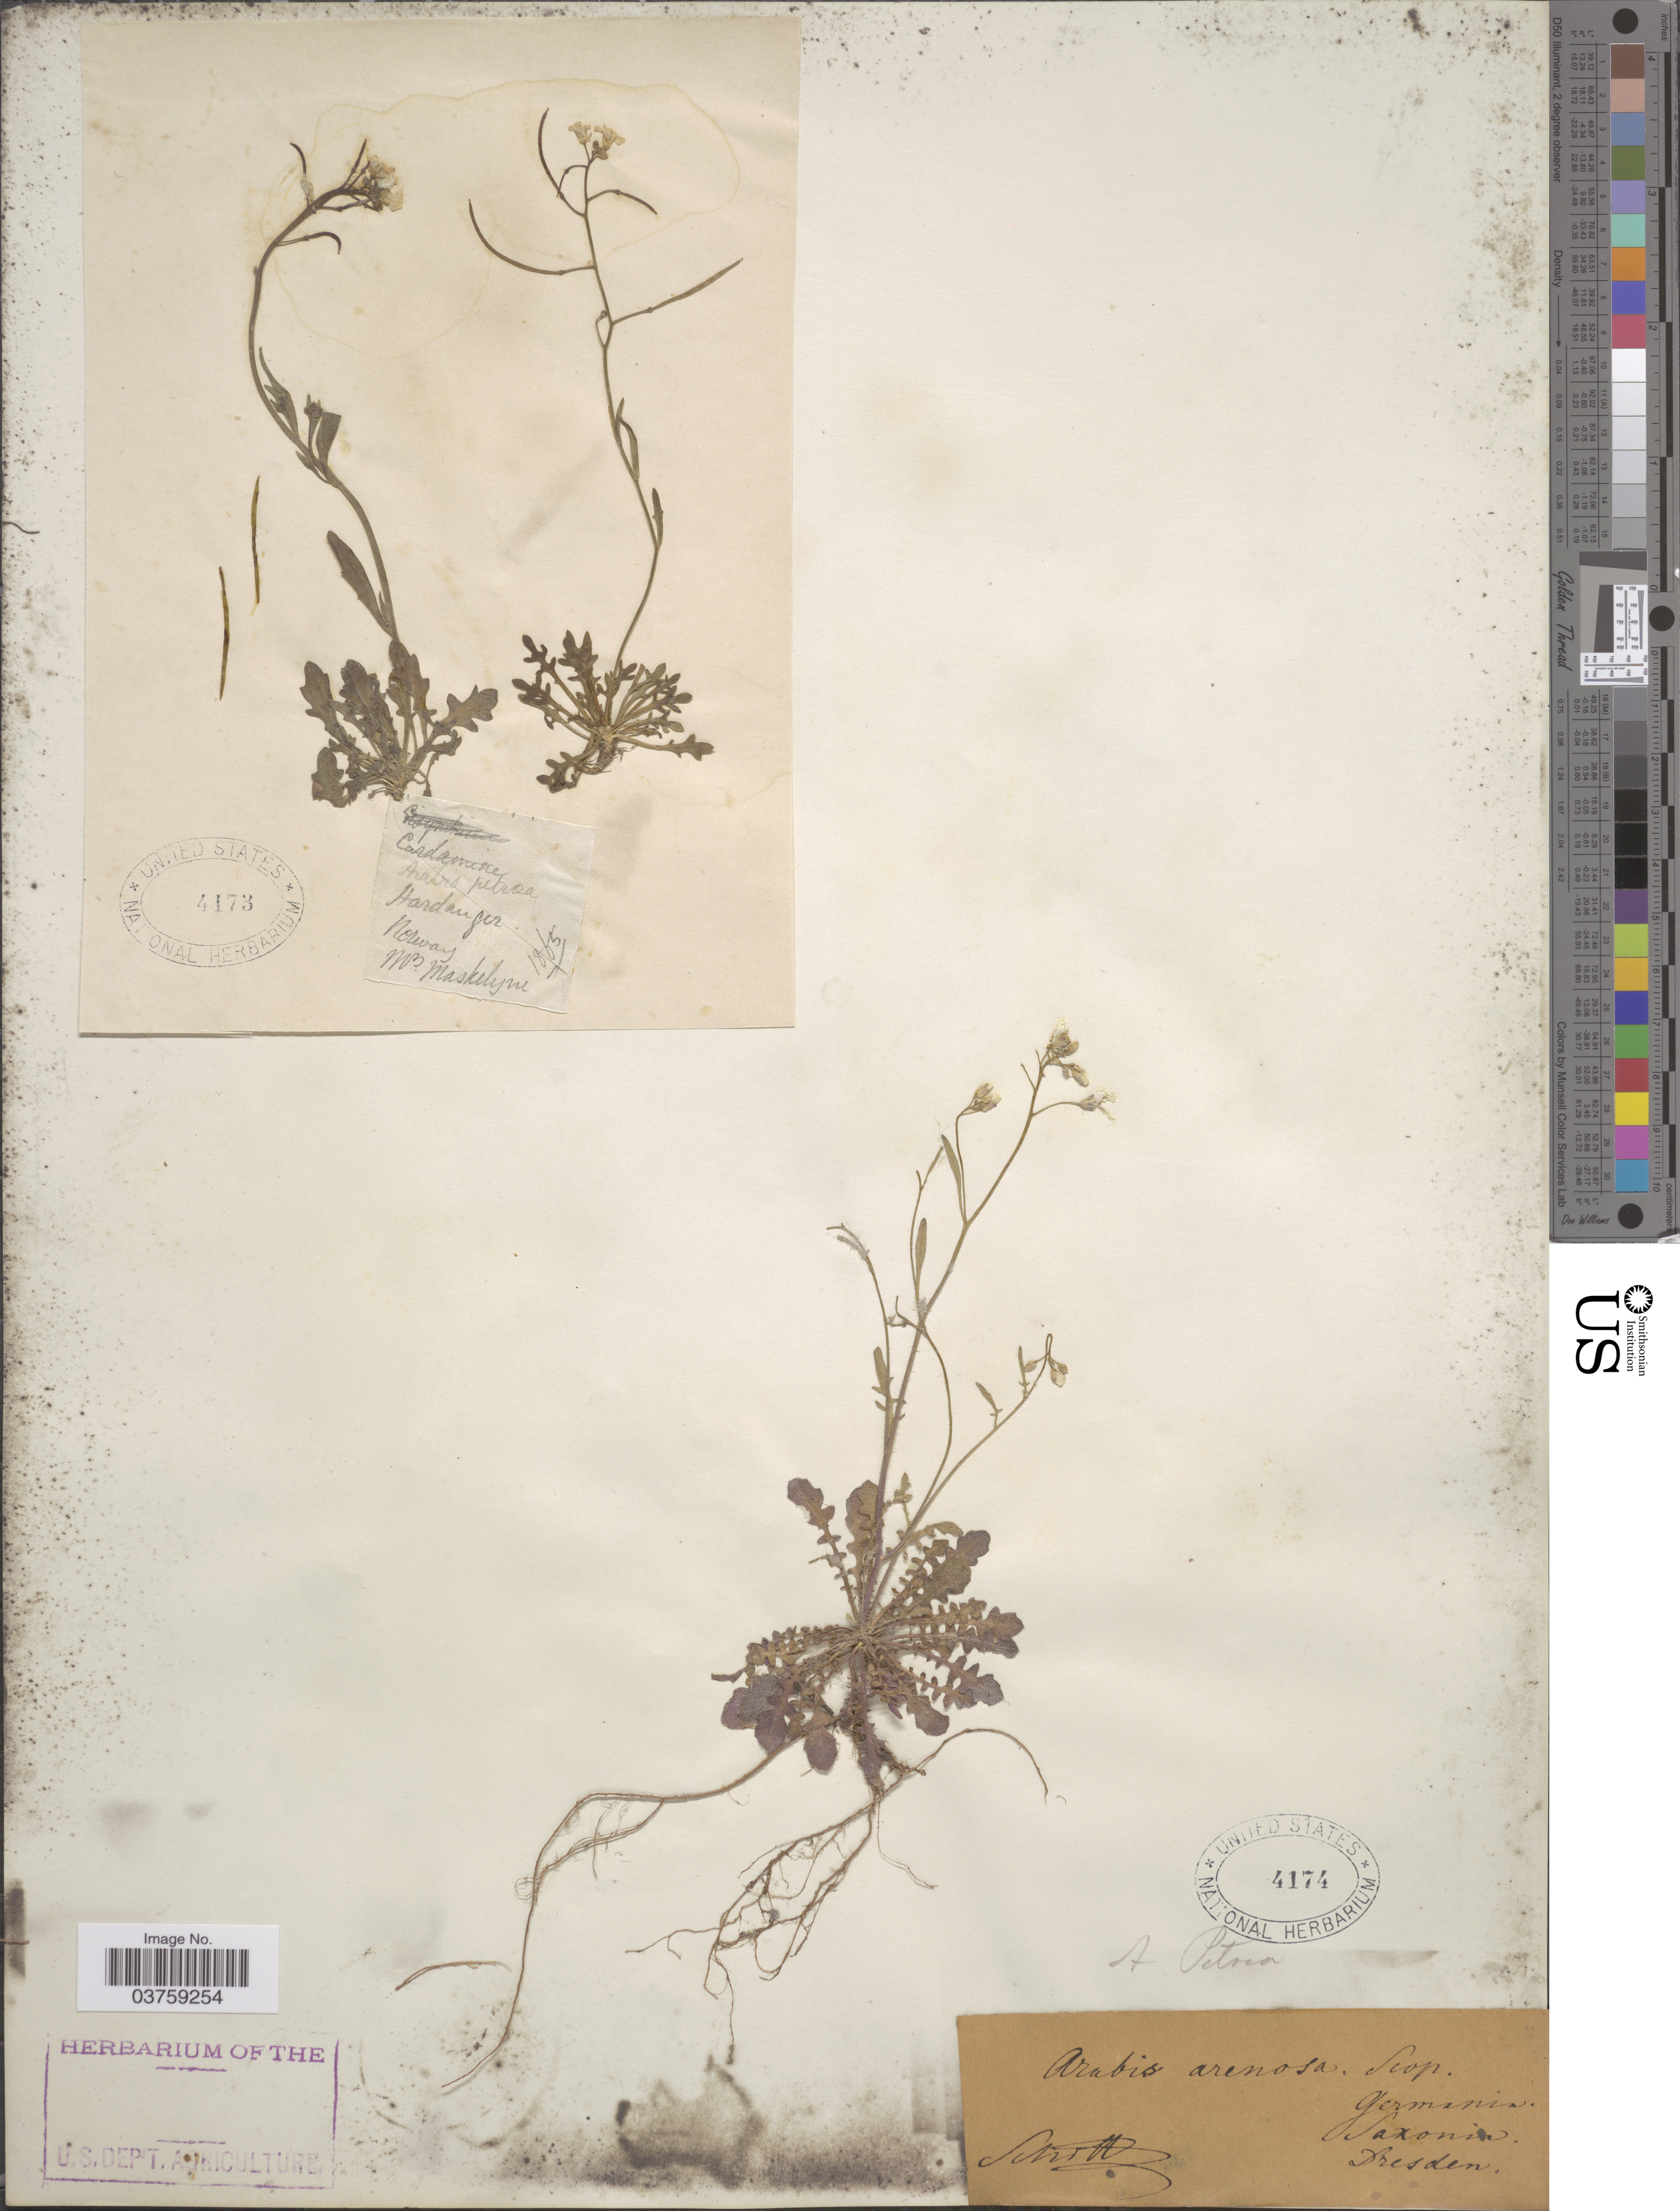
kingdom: Plantae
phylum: Tracheophyta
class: Magnoliopsida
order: Brassicales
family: Brassicaceae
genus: Arabis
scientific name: Arabis arenosa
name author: (L.) Scop.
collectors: Schott, --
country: Germany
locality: Saxonia, Dresden.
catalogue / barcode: US 4174